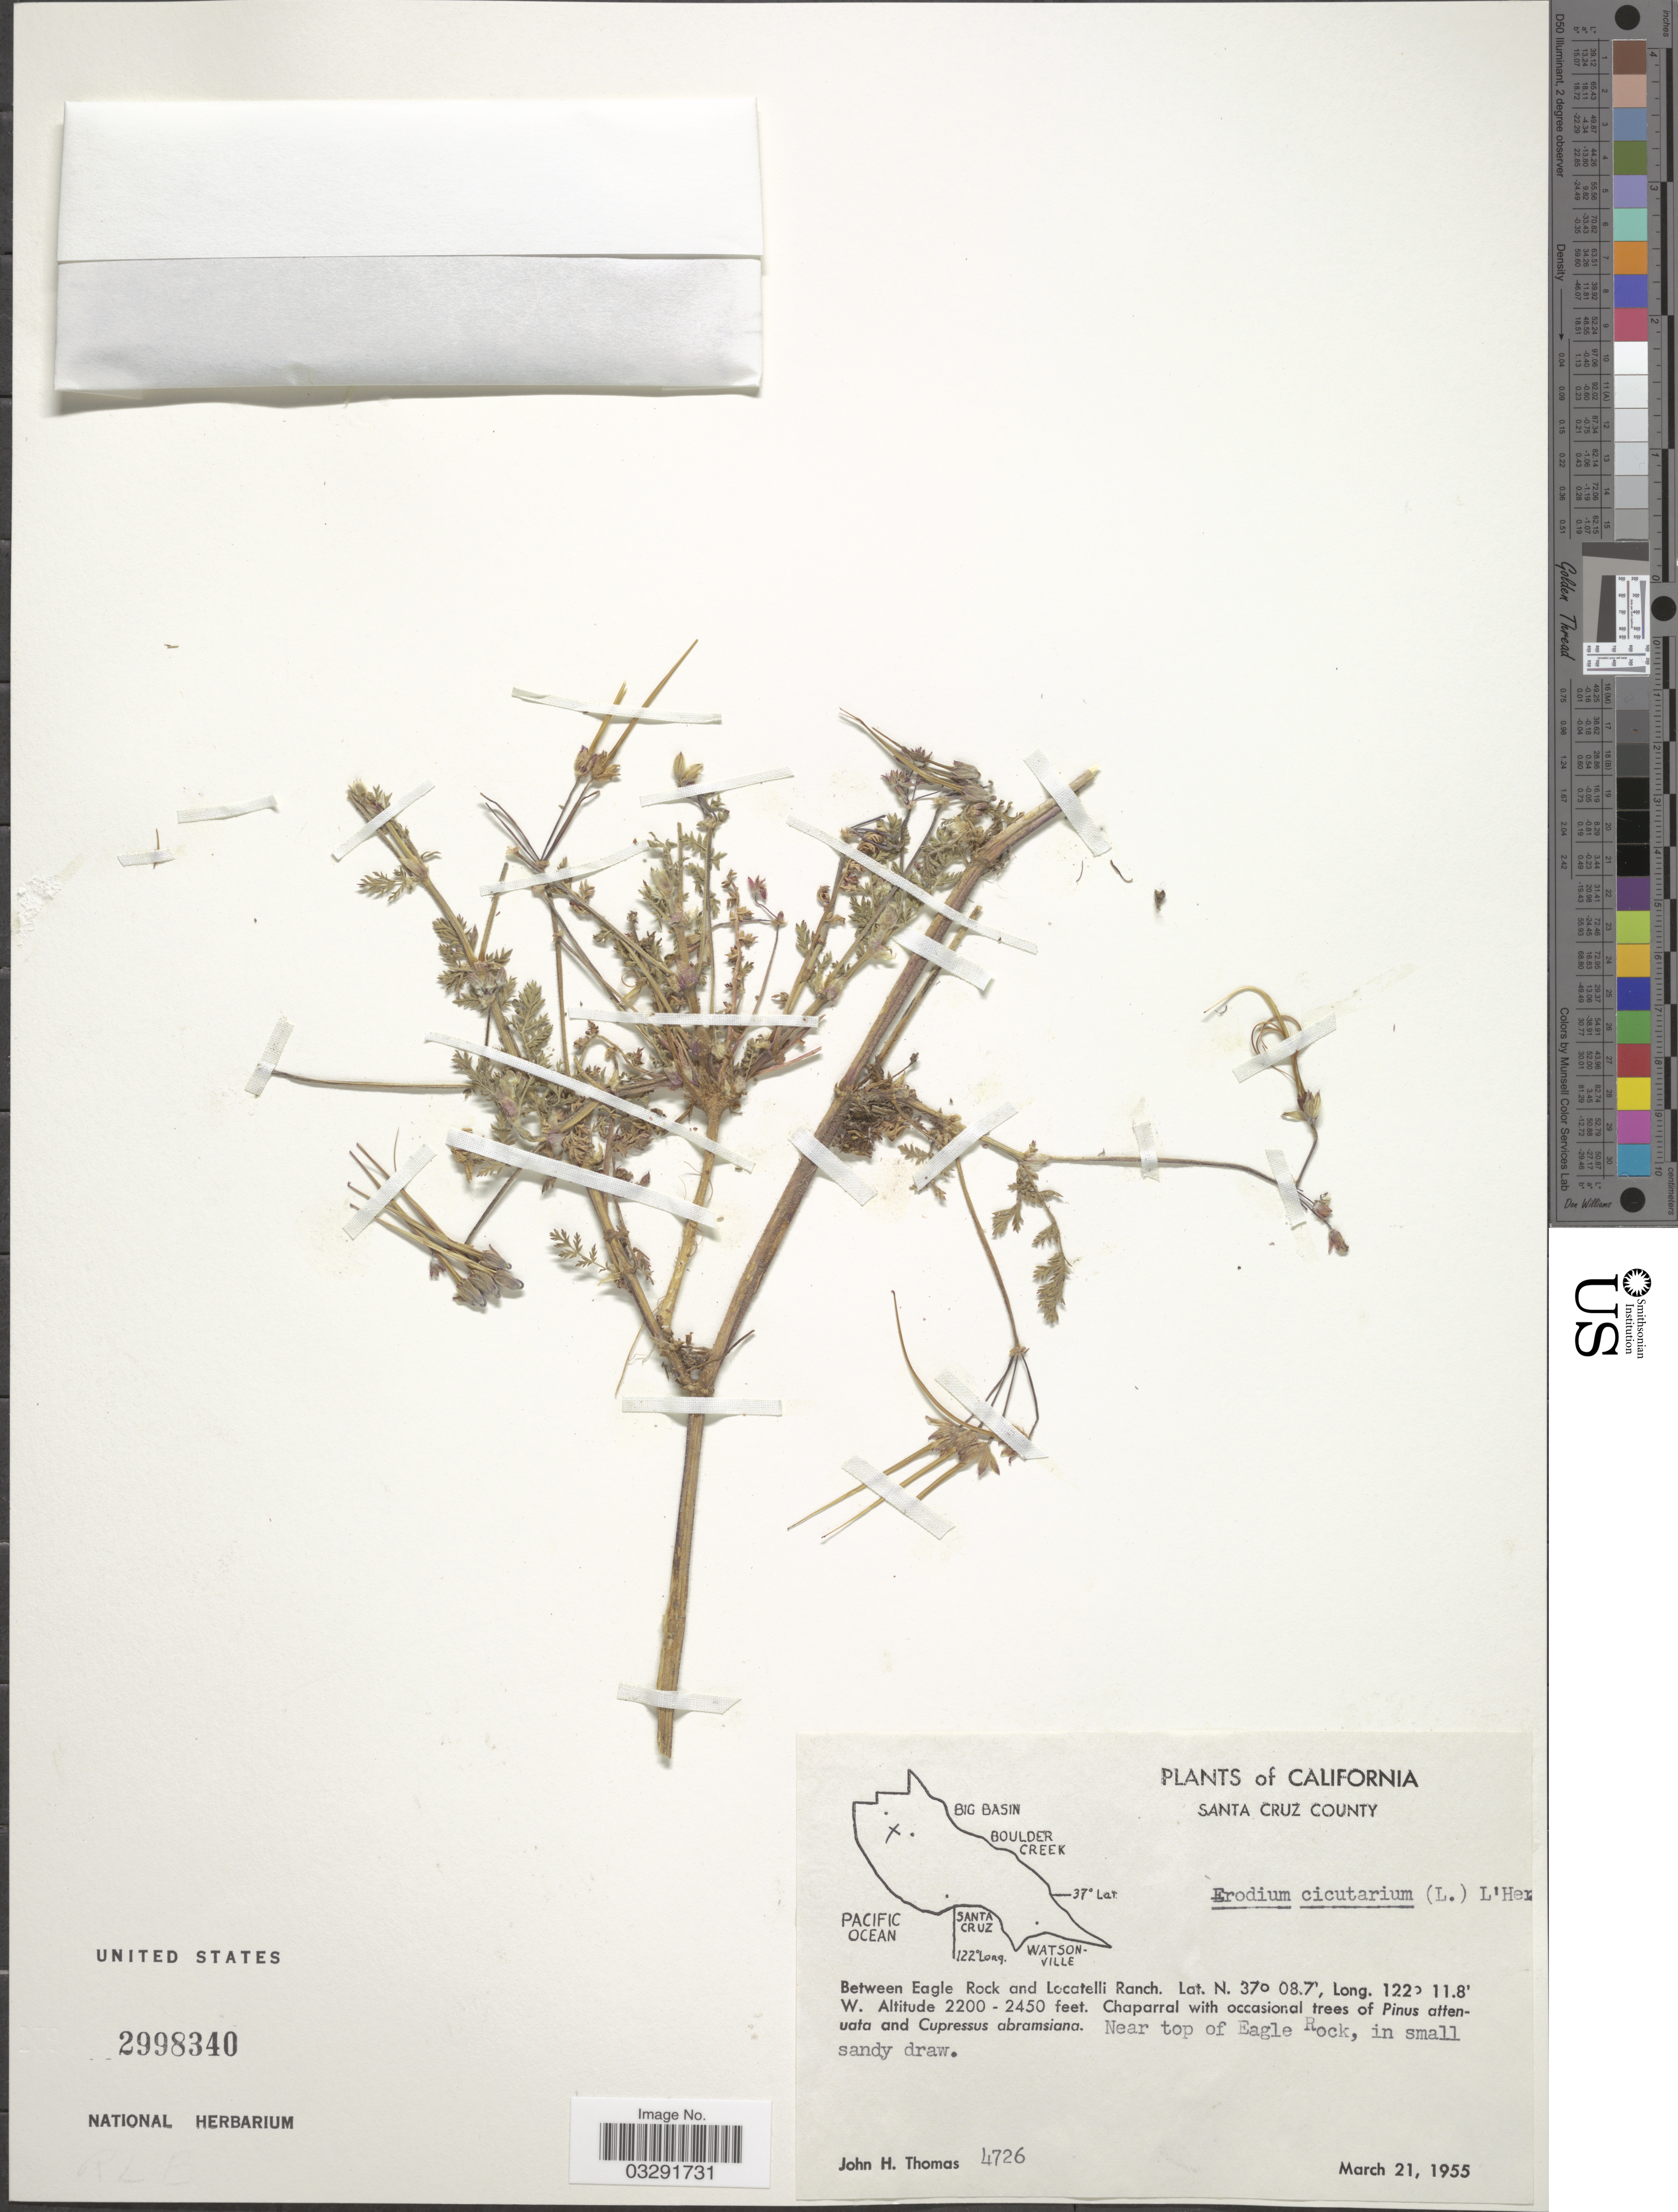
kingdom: Plantae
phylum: Tracheophyta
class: Magnoliopsida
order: Geraniales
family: Geraniaceae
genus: Erodium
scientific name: Erodium cicutarium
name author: (L.) L'Hér.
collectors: J. H. Thomas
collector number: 4726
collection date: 1955-03-21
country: United States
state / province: California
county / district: Santa Cruz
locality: Santa Cruz County. Between Eagle Rock and Locatelli Ranch. Near top of Eagle Rock.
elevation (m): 671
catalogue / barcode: US 2998340